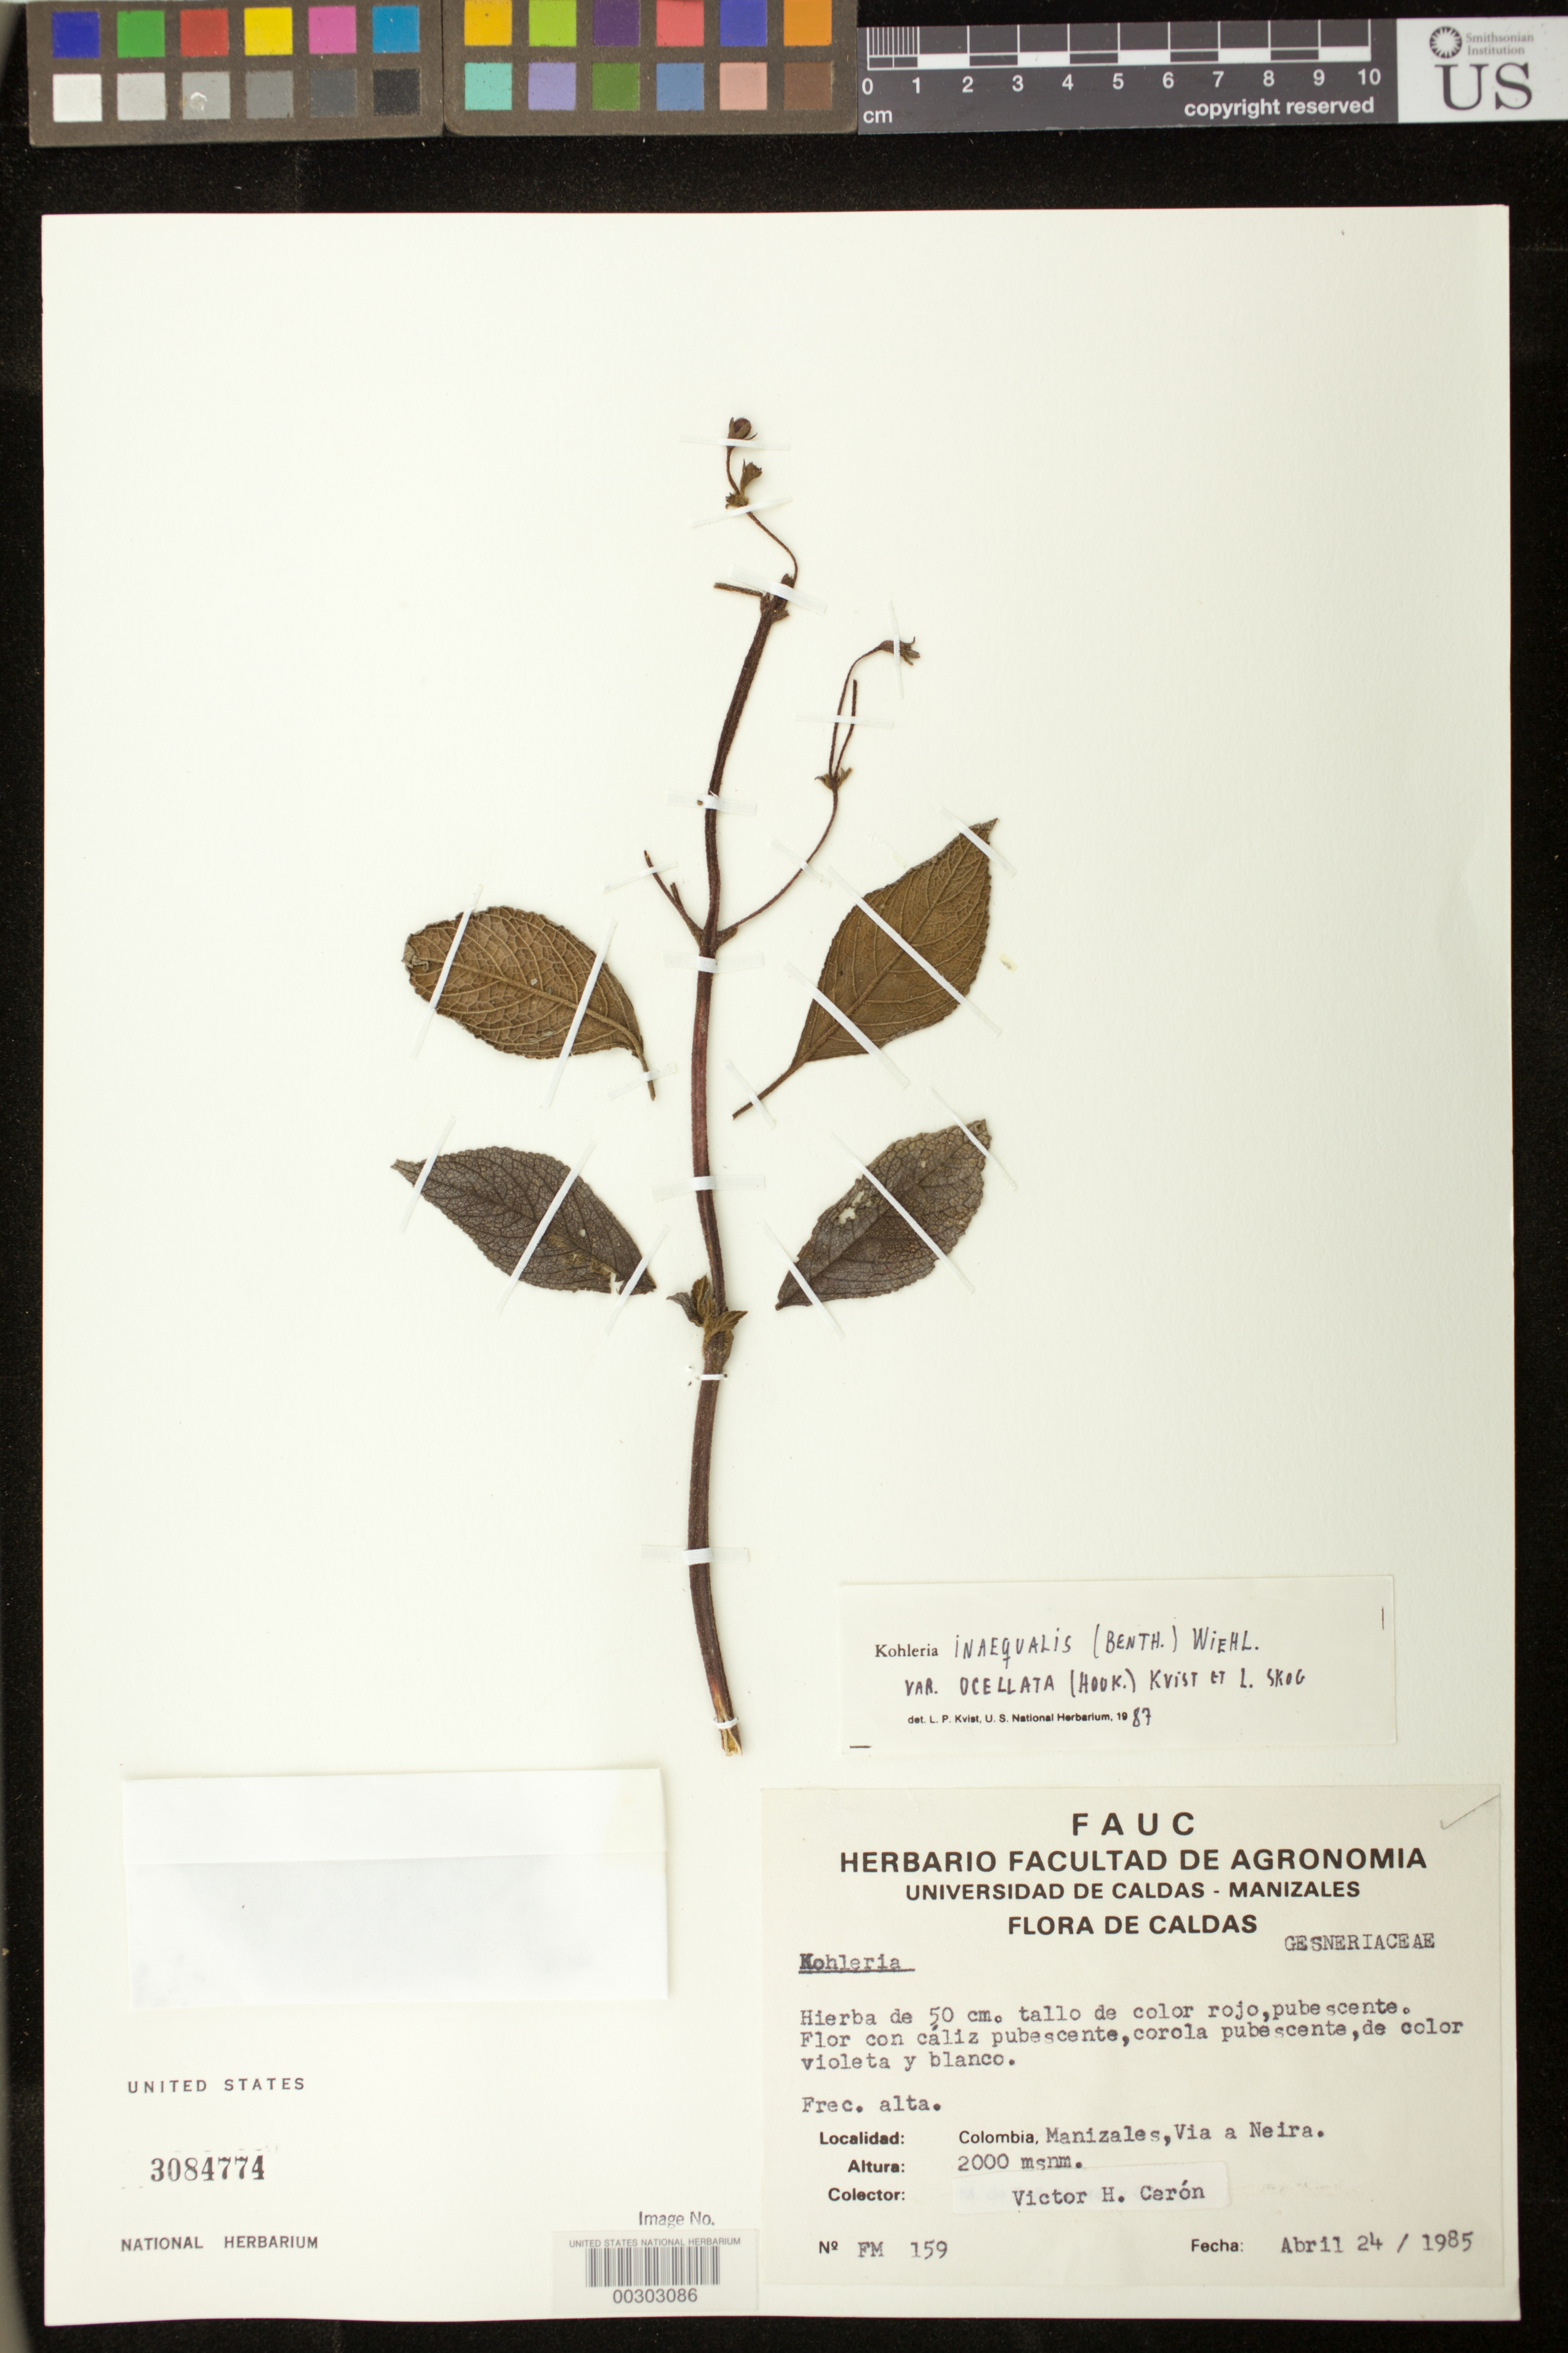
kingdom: Plantae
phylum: Tracheophyta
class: Magnoliopsida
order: Lamiales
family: Gesneriaceae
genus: Kohleria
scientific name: Kohleria inaequalis var. ocellata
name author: (Hook.) L.P. Kvist & L.E. Skog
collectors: V. Cerón Ch.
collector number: FM 159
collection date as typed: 24 Apr 1985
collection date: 1985-04-24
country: Colombia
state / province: Caldas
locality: Manizales, road to Neira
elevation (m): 2000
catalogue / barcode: US 3084774